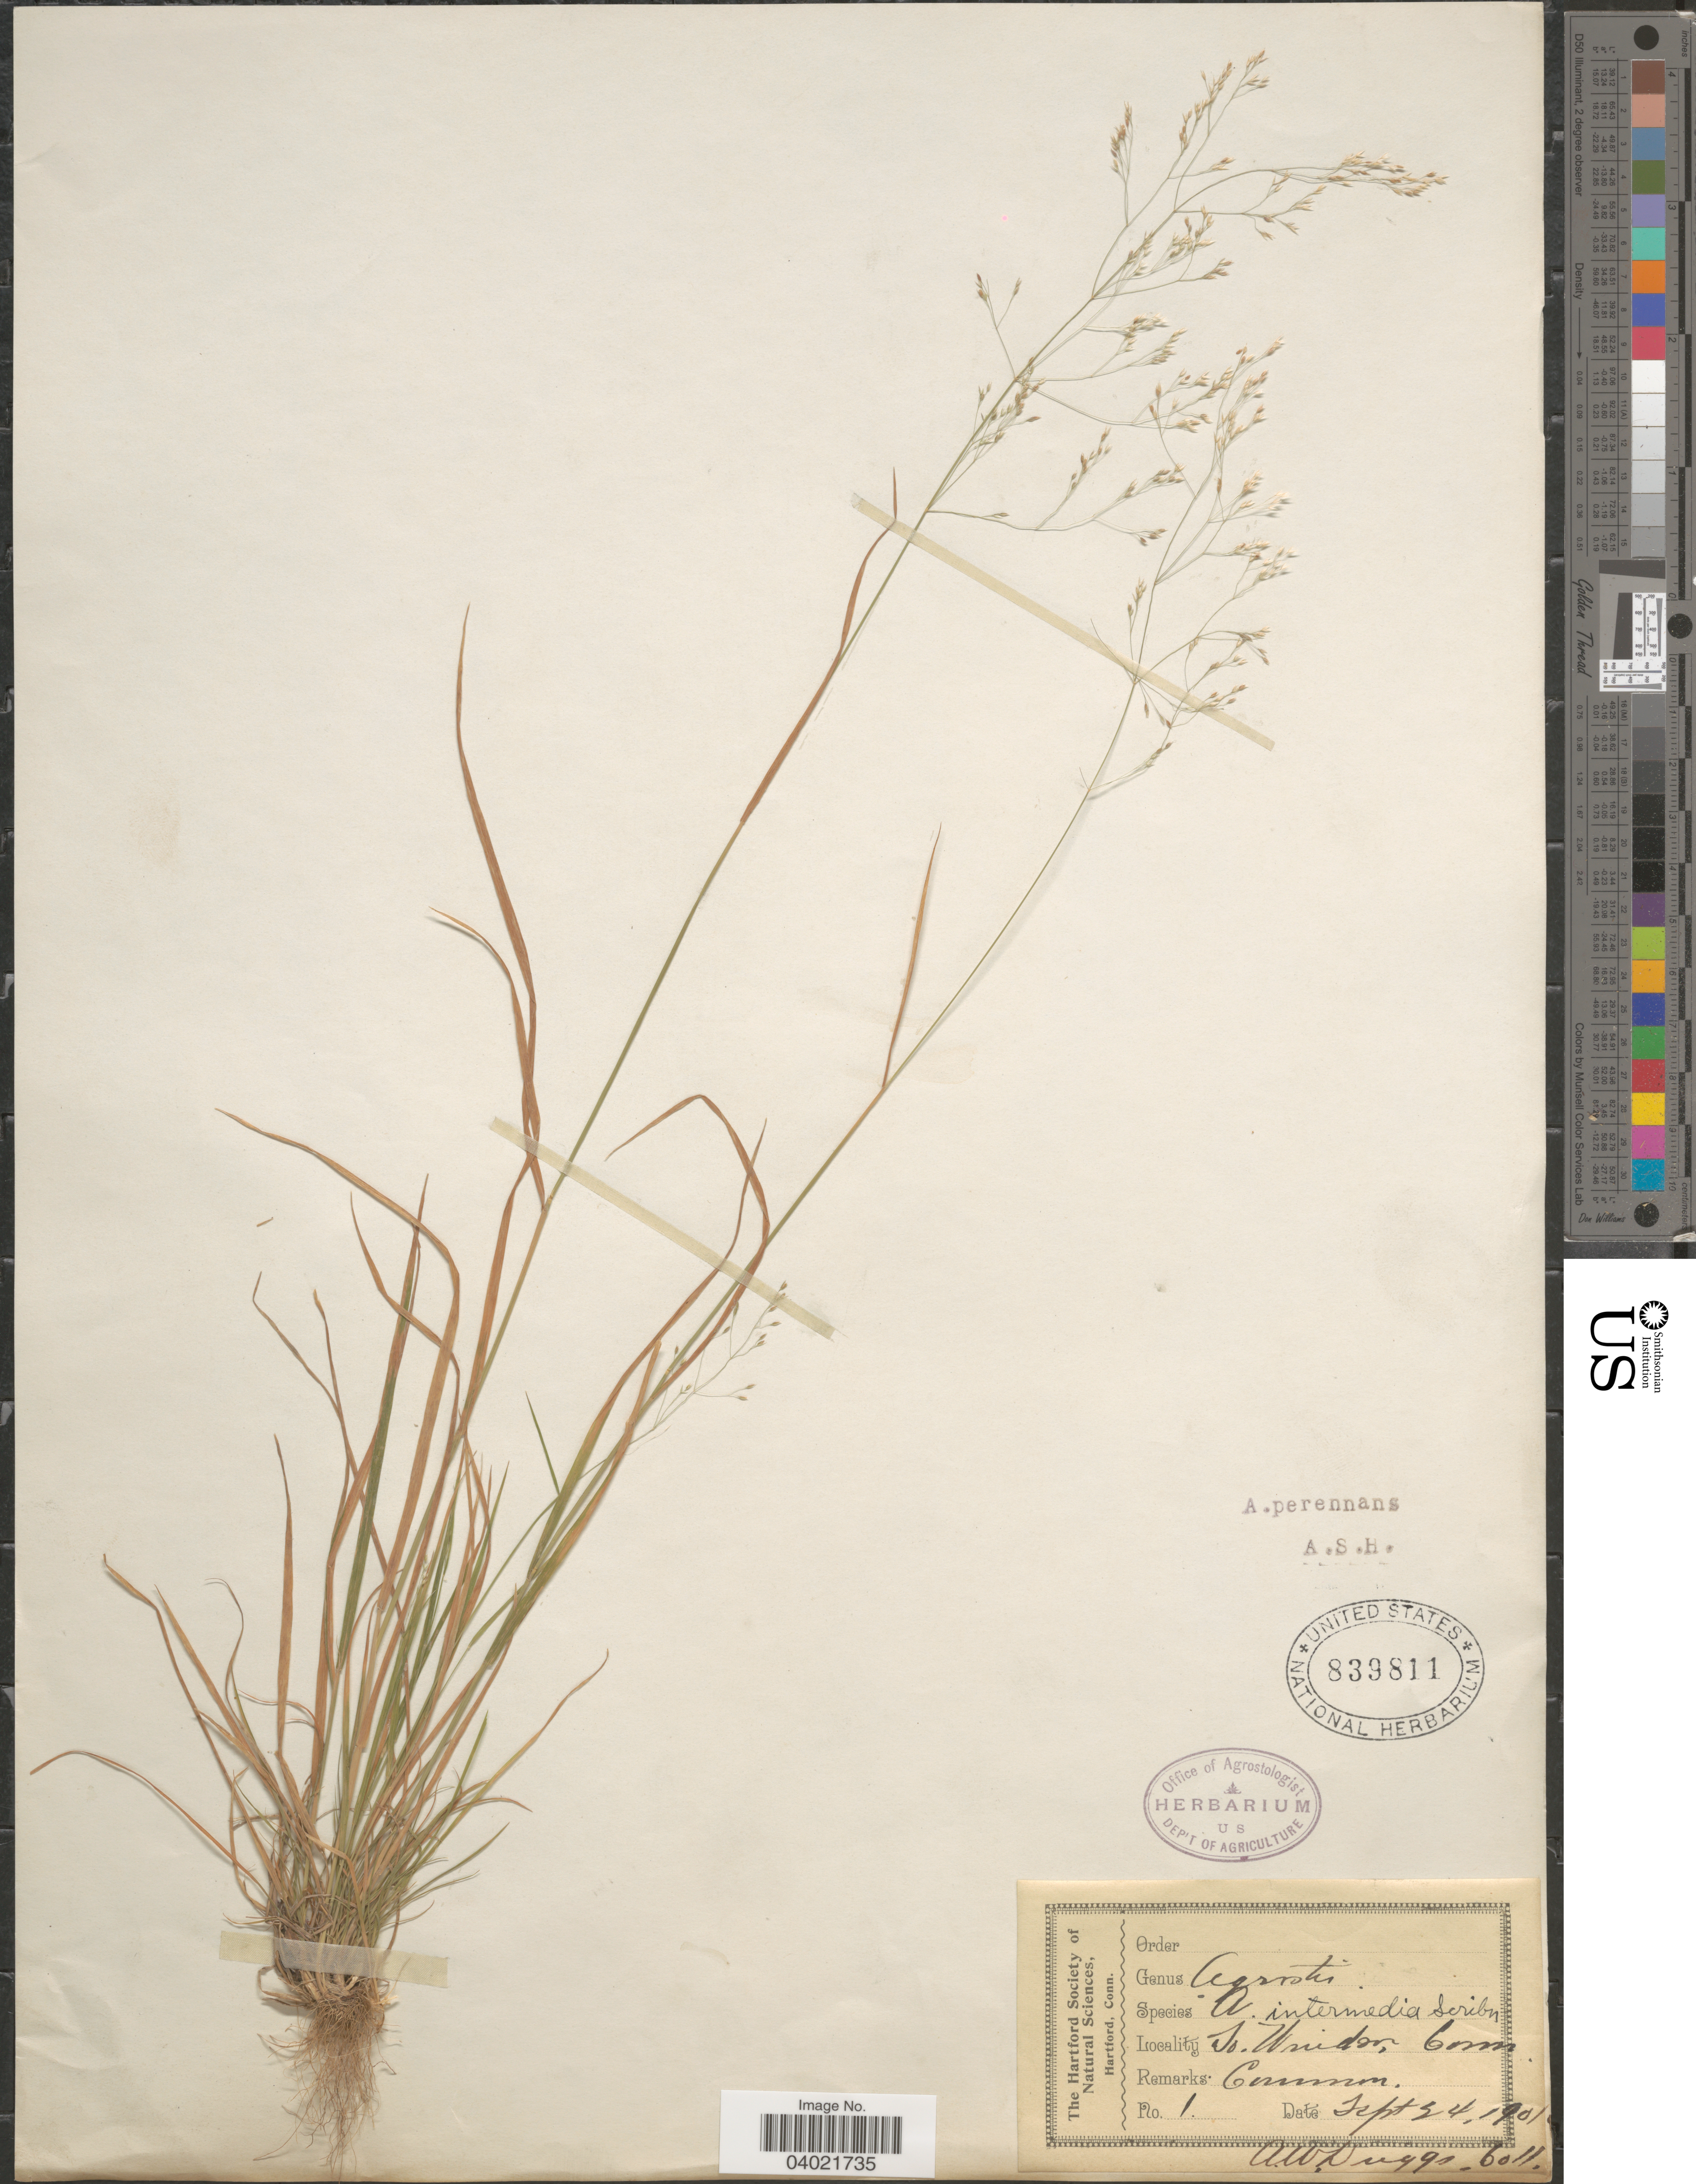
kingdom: Plantae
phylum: Tracheophyta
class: Liliopsida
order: Poales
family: Poaceae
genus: Agrostis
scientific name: Agrostis perennans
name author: (Walter) Tuck.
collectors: A. Duggs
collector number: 1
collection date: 1901-09-24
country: United States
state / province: Connecticut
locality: So. Windsor.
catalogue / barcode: US 839811